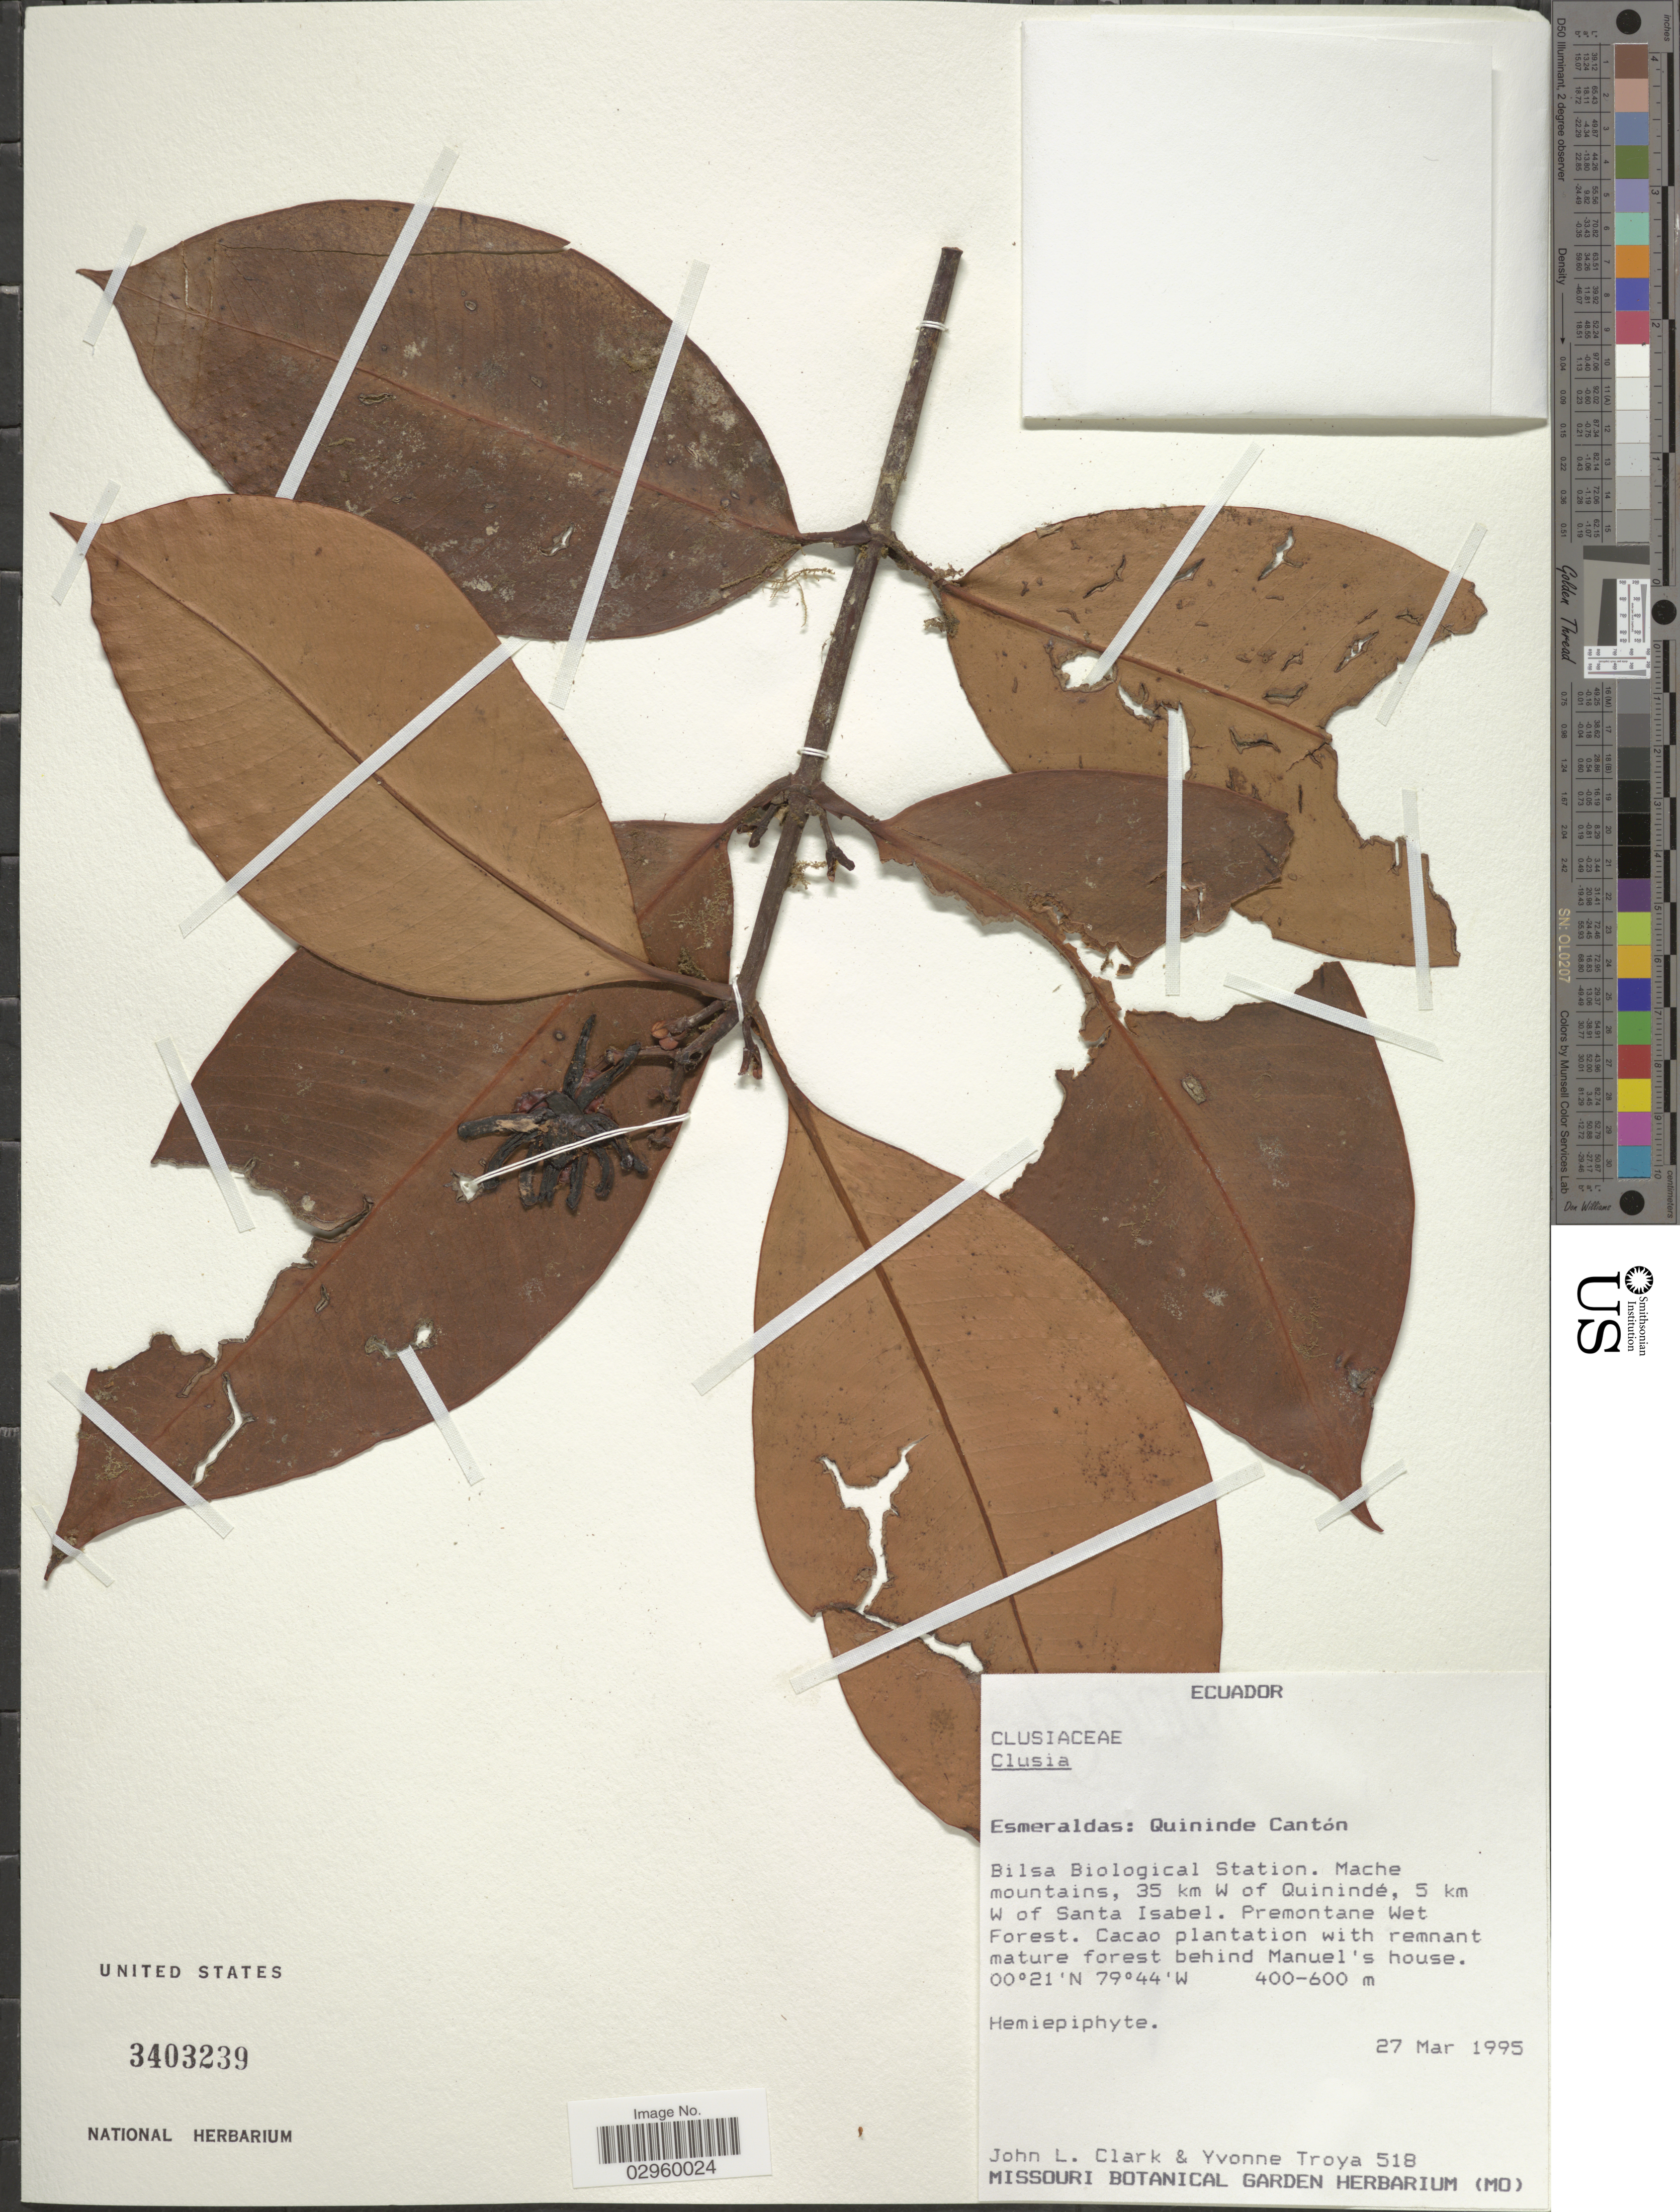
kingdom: Plantae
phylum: Tracheophyta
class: Magnoliopsida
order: Malpighiales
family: Clusiaceae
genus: Clusia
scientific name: Clusia sp.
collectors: J. L. Clark & Y. Troya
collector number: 518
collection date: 1995-03-27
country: Ecuador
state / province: Esmeraldas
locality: Quininde Cantón, Bilsa Biological Station, Mache Mountains, 35 Km W of Quininde, 5 Km W of Santa Isabel.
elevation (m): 400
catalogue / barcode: US 3403239